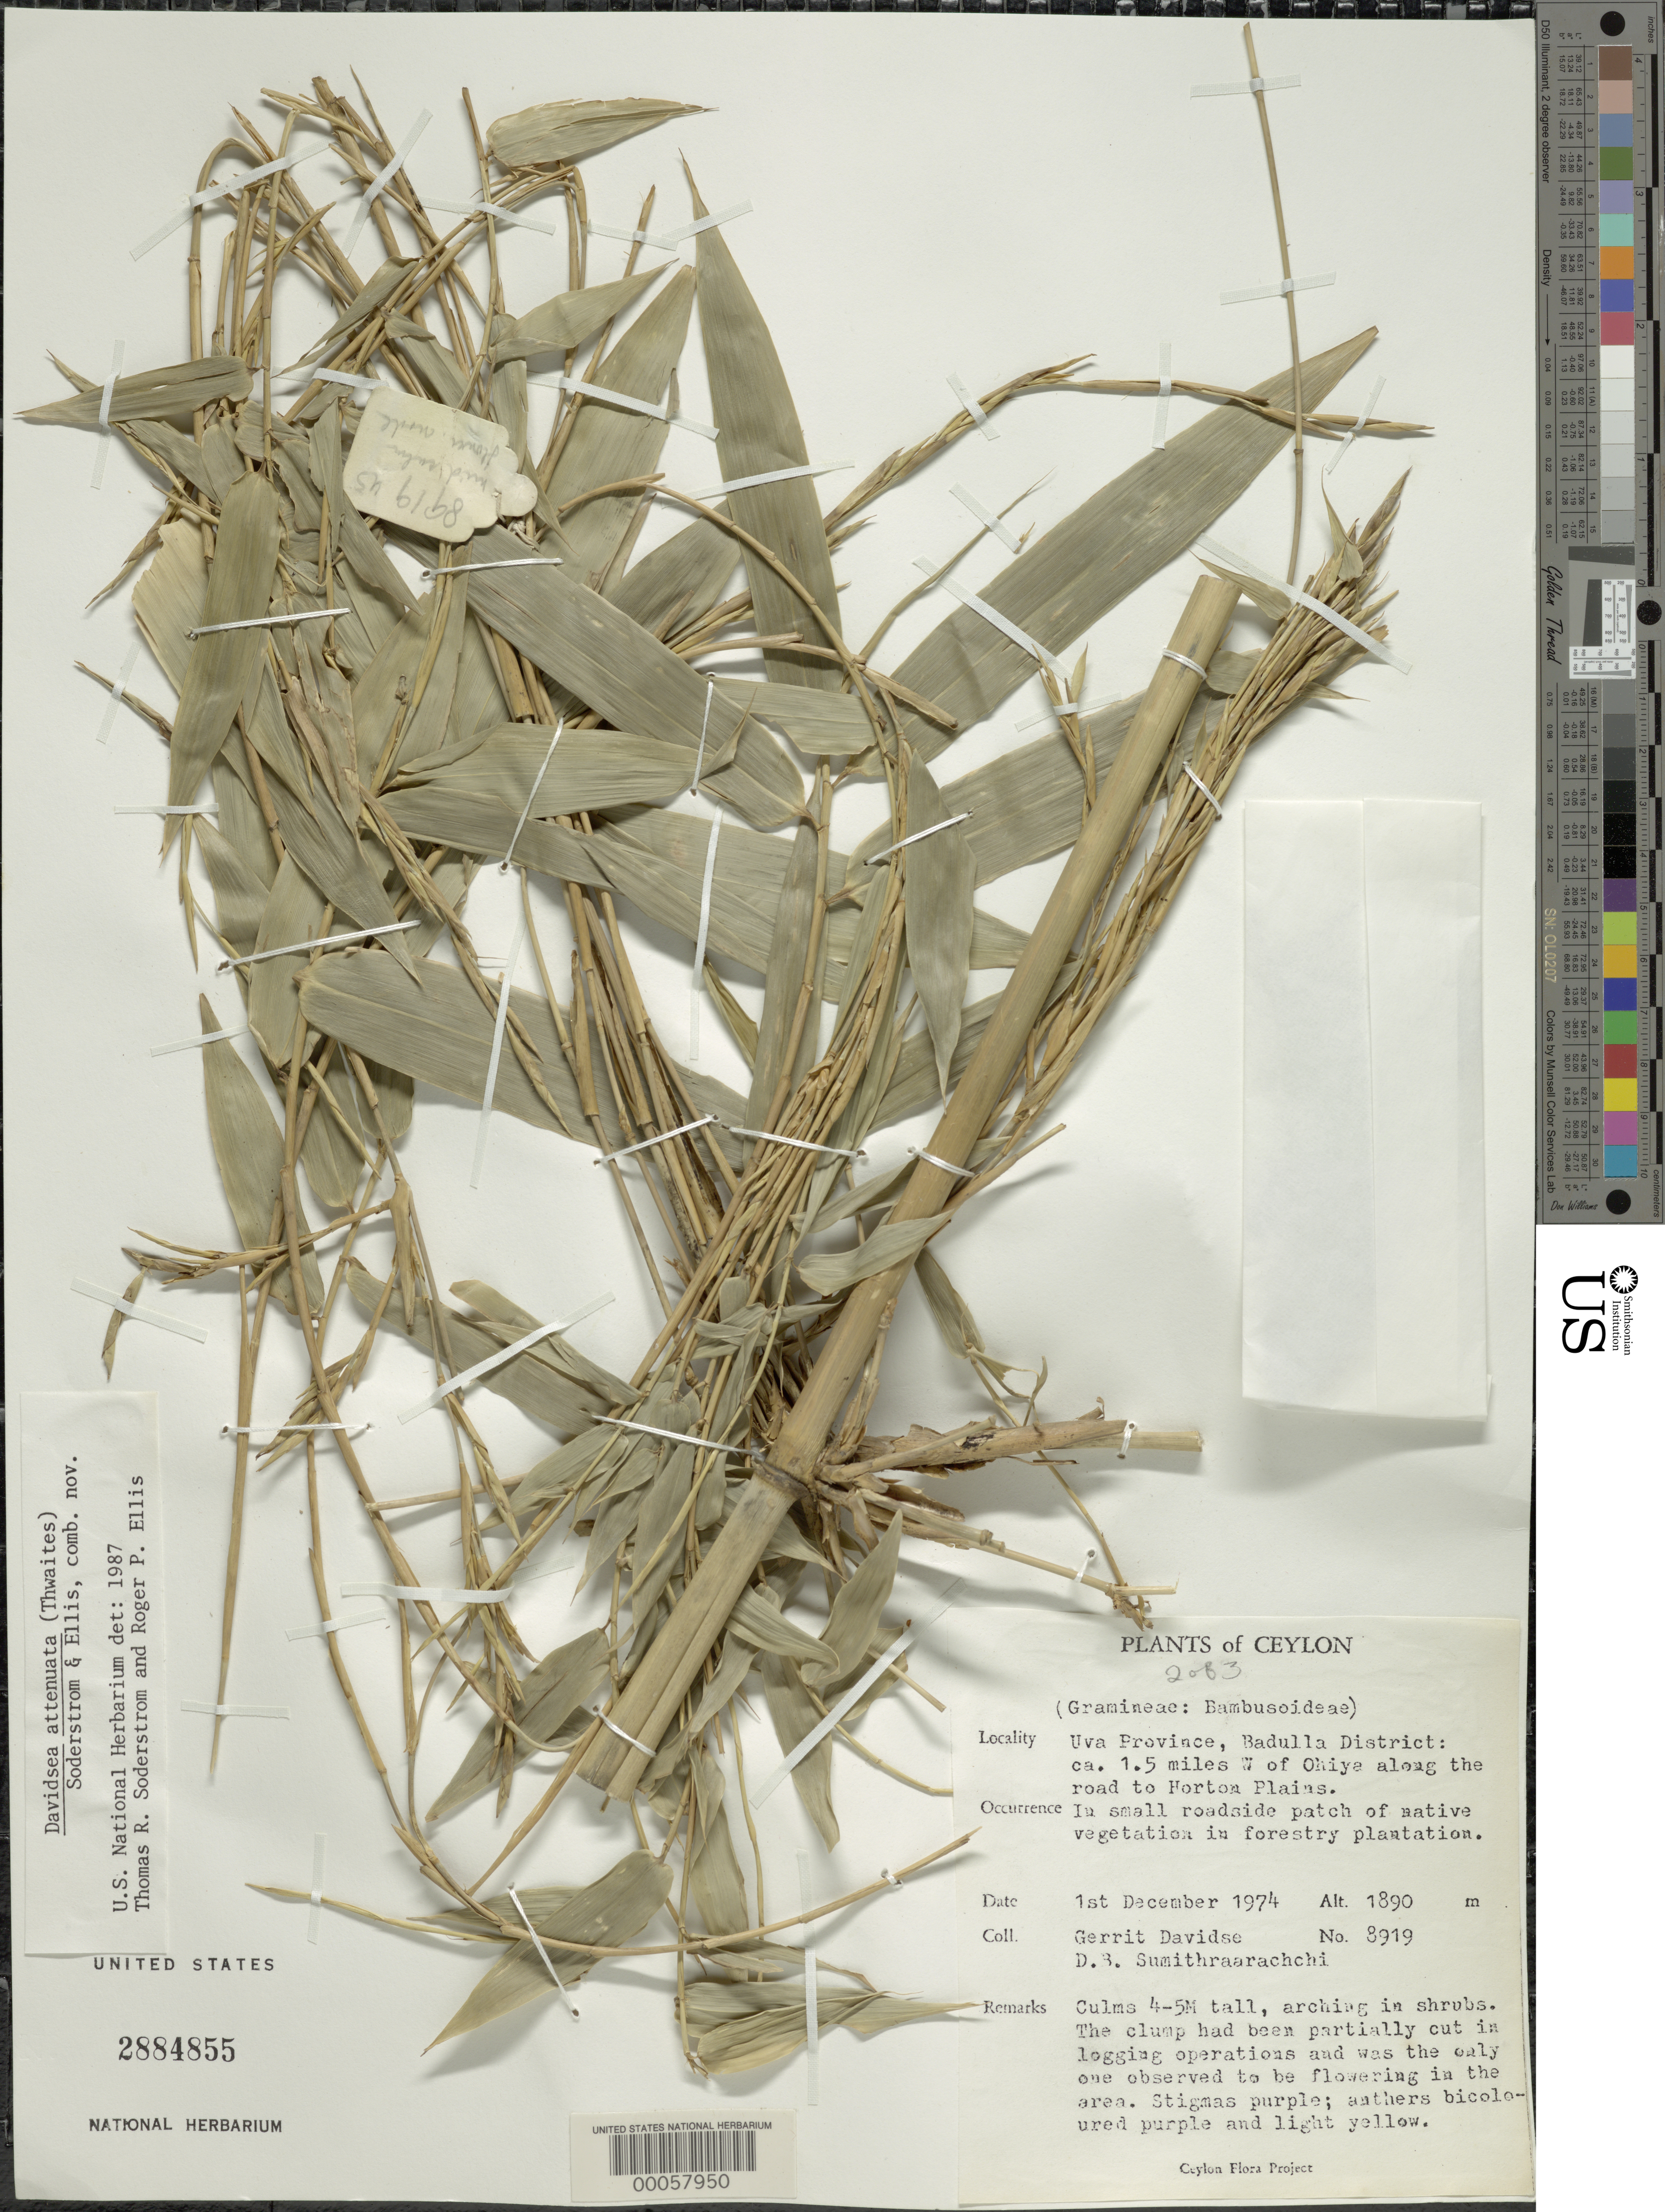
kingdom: Plantae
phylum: Tracheophyta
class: Liliopsida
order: Poales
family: Poaceae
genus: Davidsea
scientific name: Davidsea attenuata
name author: (Thwaites) Soderstr. & R.P. Ellis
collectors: G. Davidse & D. B. Sumithraarachchi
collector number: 8919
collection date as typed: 01 Dec 1974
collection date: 1974-12-01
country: Sri Lanka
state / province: Uva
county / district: Badulla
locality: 1.5 miles w of ohiya along the road to horton plains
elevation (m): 1890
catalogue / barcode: US 2884855